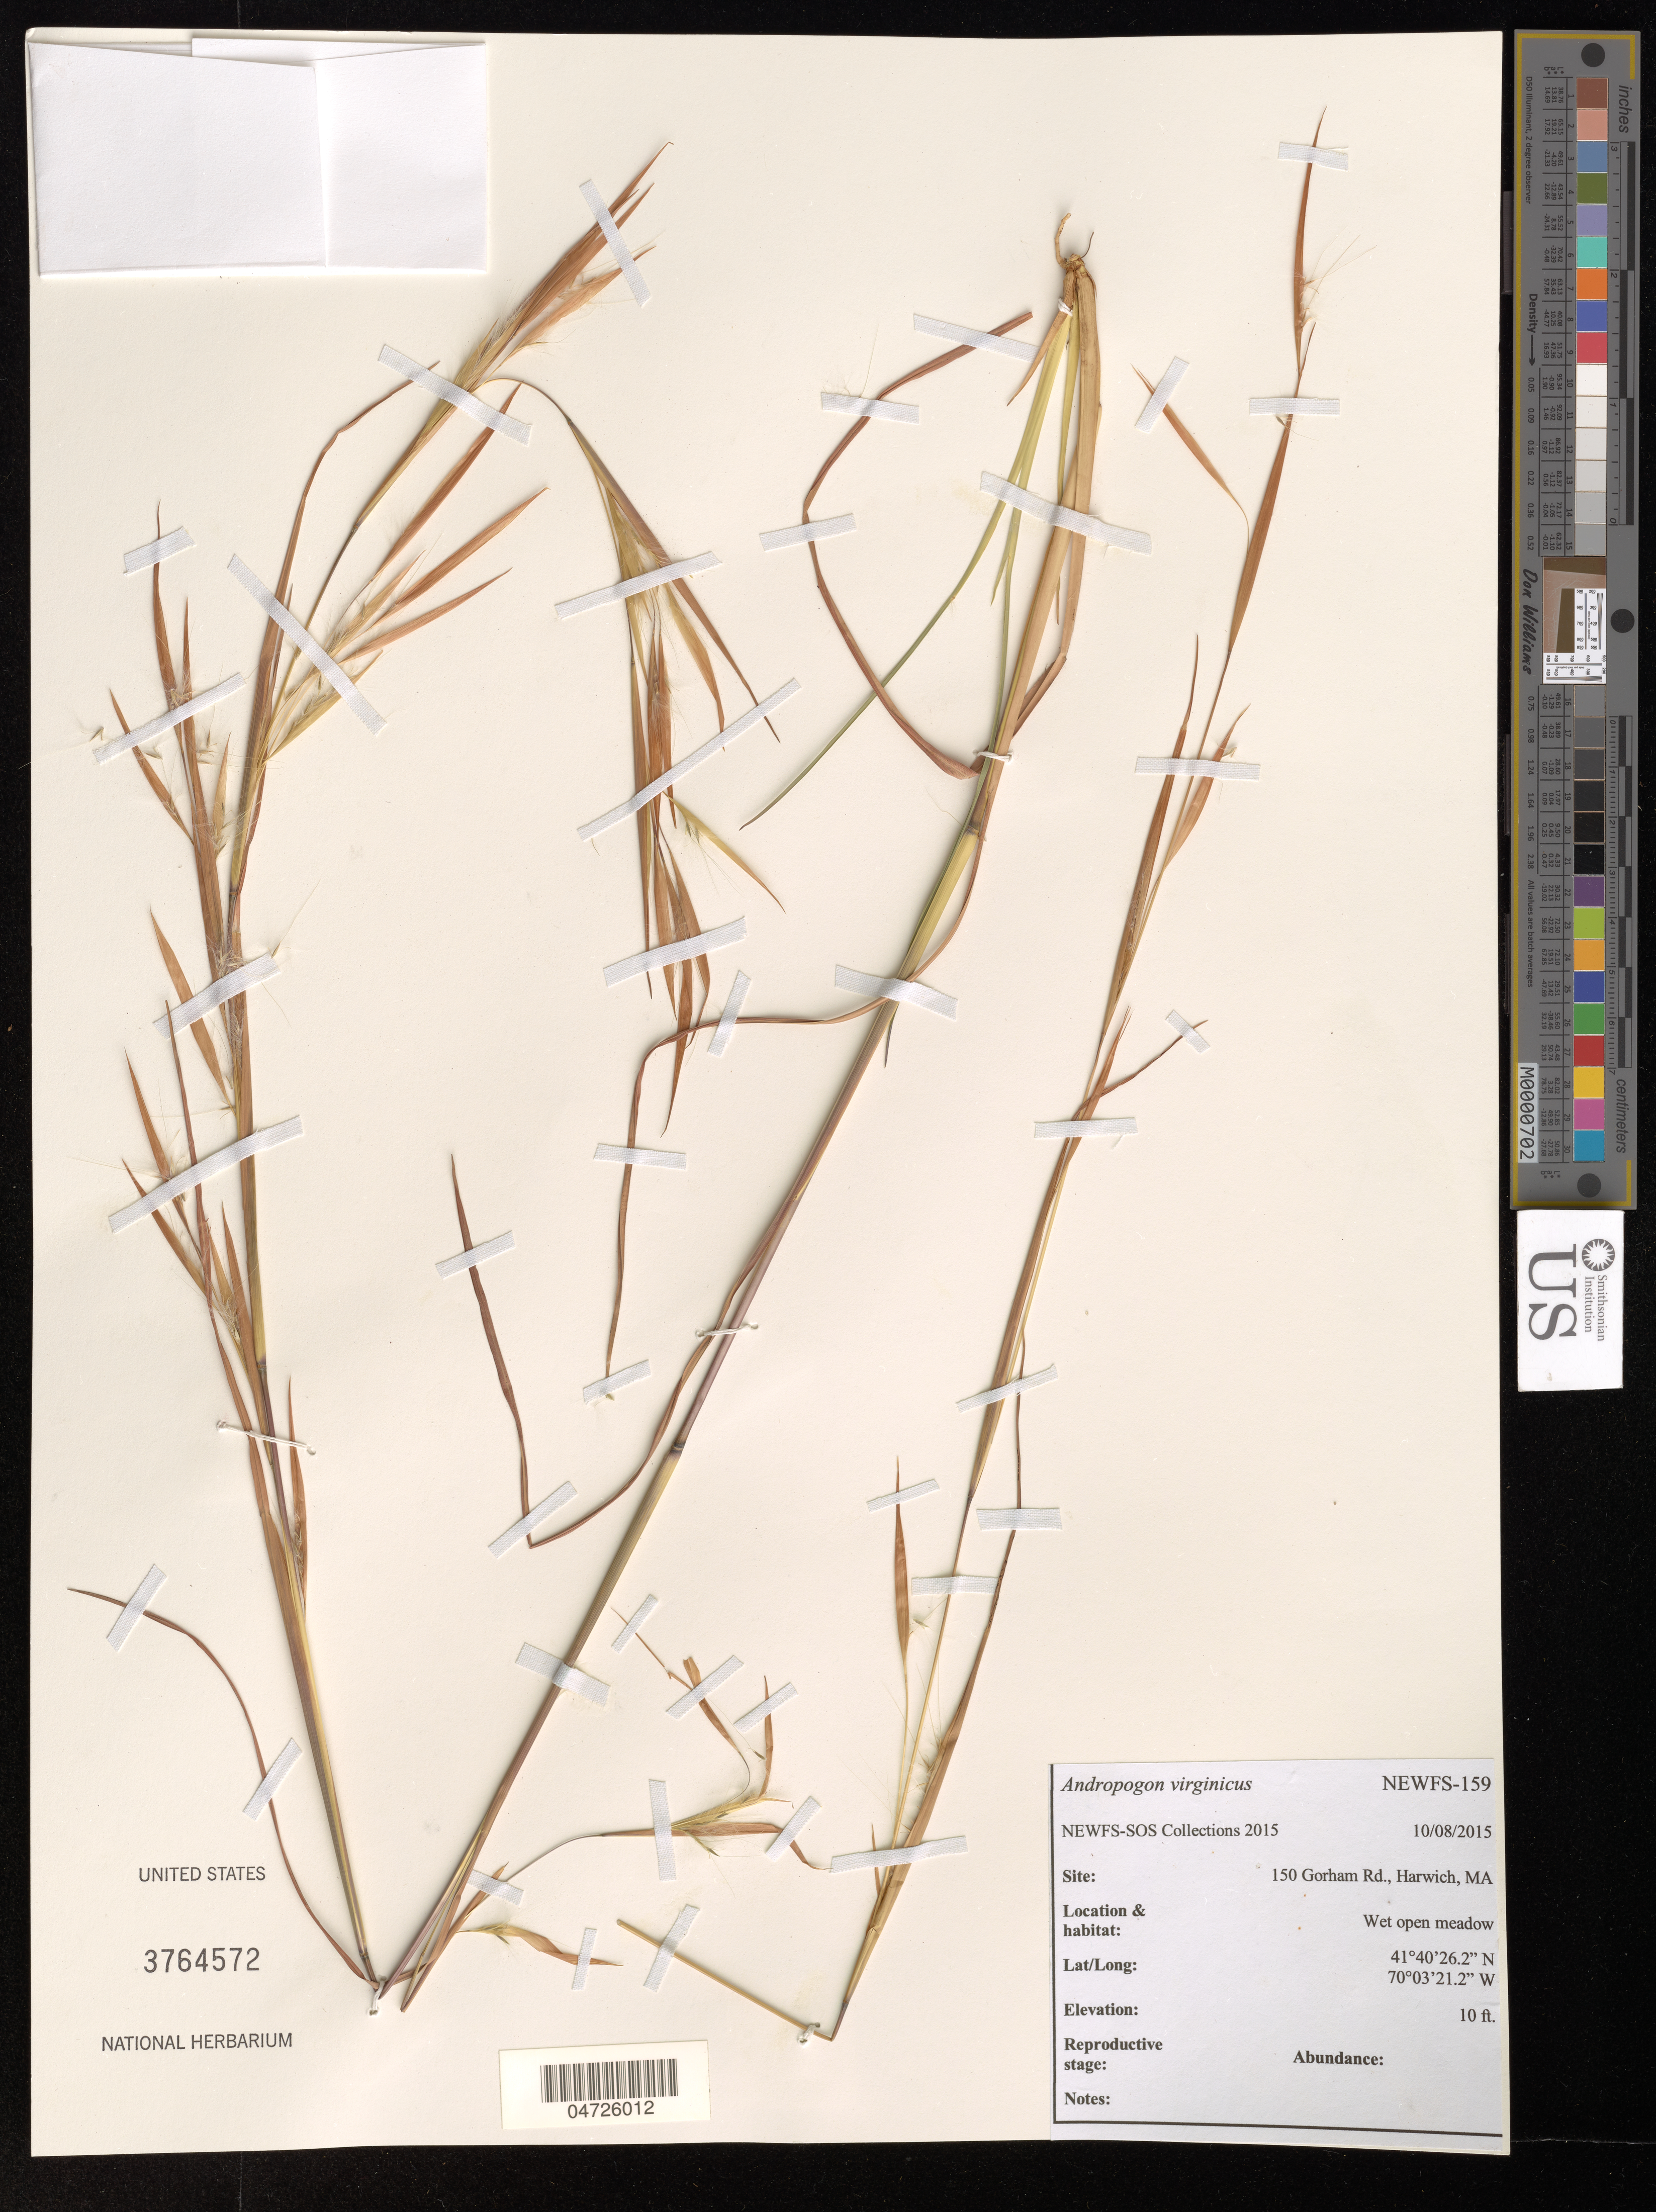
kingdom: Plantae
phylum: Tracheophyta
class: Liliopsida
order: Poales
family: Poaceae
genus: Andropogon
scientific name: Andropogon virginicus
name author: L.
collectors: NEWFS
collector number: NEWFS-159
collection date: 2015-10-08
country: United States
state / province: Massachusetts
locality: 150 Gorham Rd., Harwich.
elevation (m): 3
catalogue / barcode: US 3764572